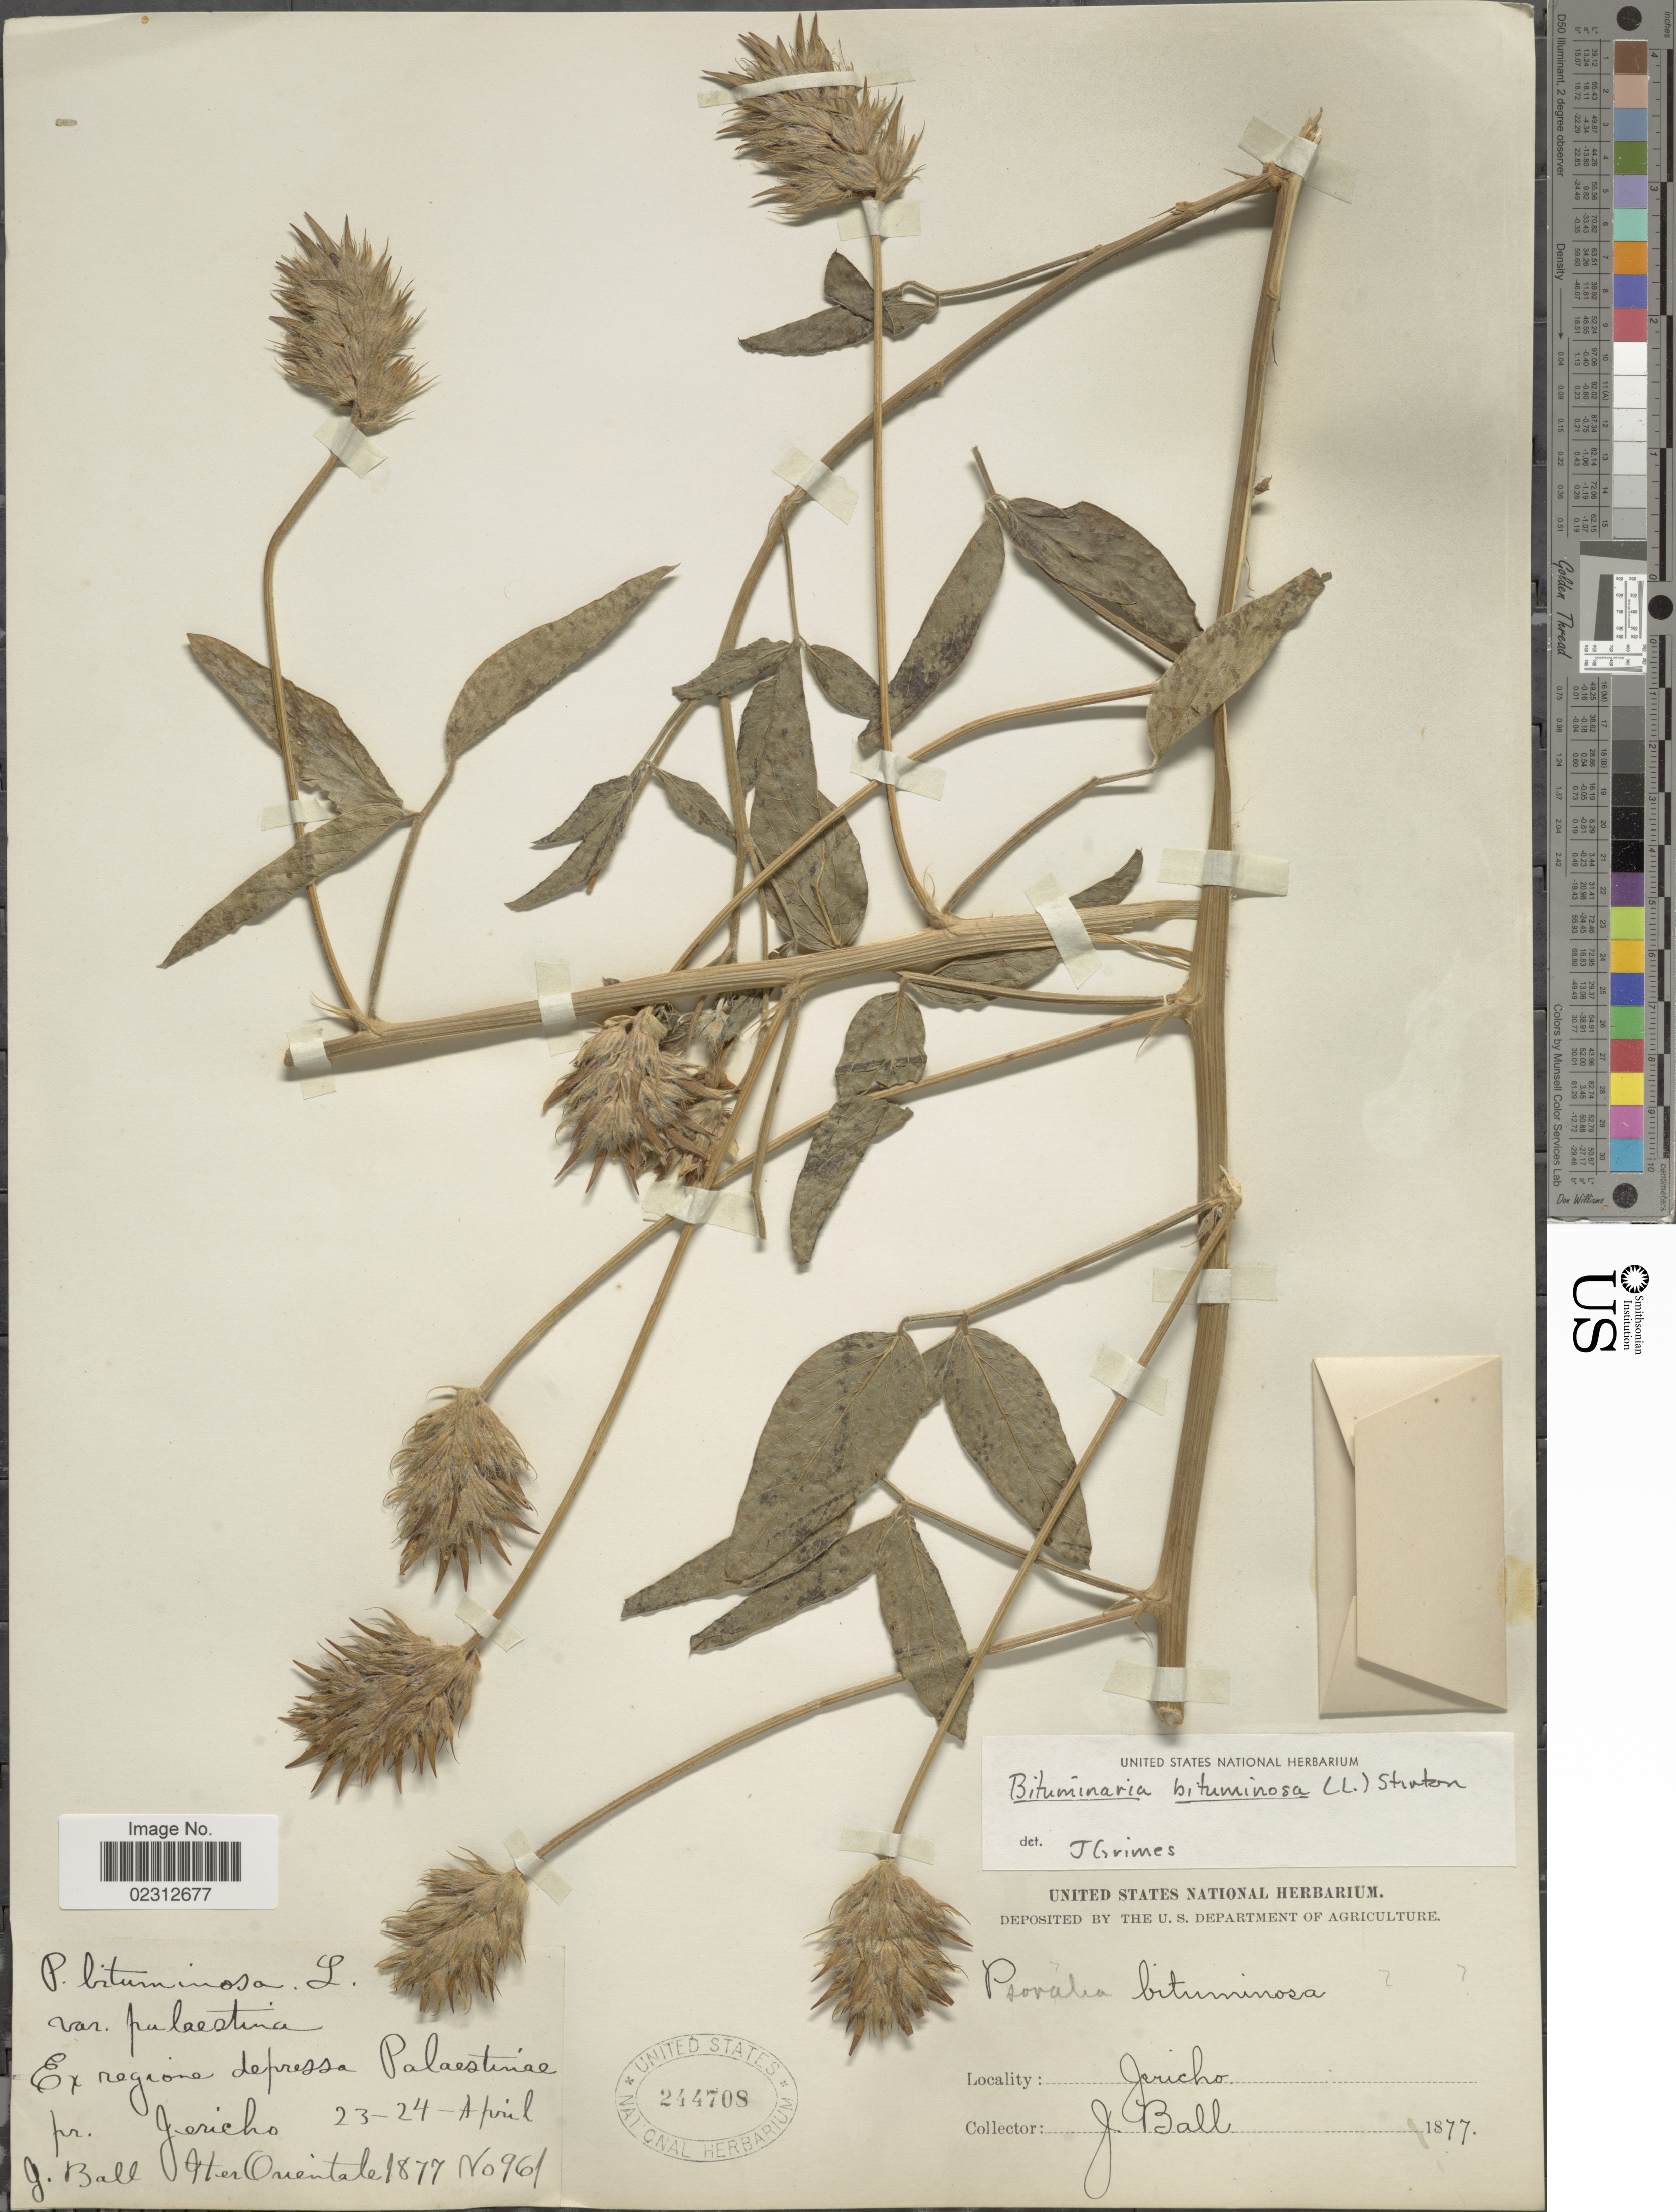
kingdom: Plantae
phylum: Tracheophyta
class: Magnoliopsida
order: Fabales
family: Fabaceae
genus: Bituminaria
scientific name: Bituminaria bituminosa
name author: (L.) C.H. Stirt.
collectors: J. Ball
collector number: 961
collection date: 1877-04-23/1877-04-24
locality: Regione depressa Palestinae pr. Jericho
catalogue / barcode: US 244708